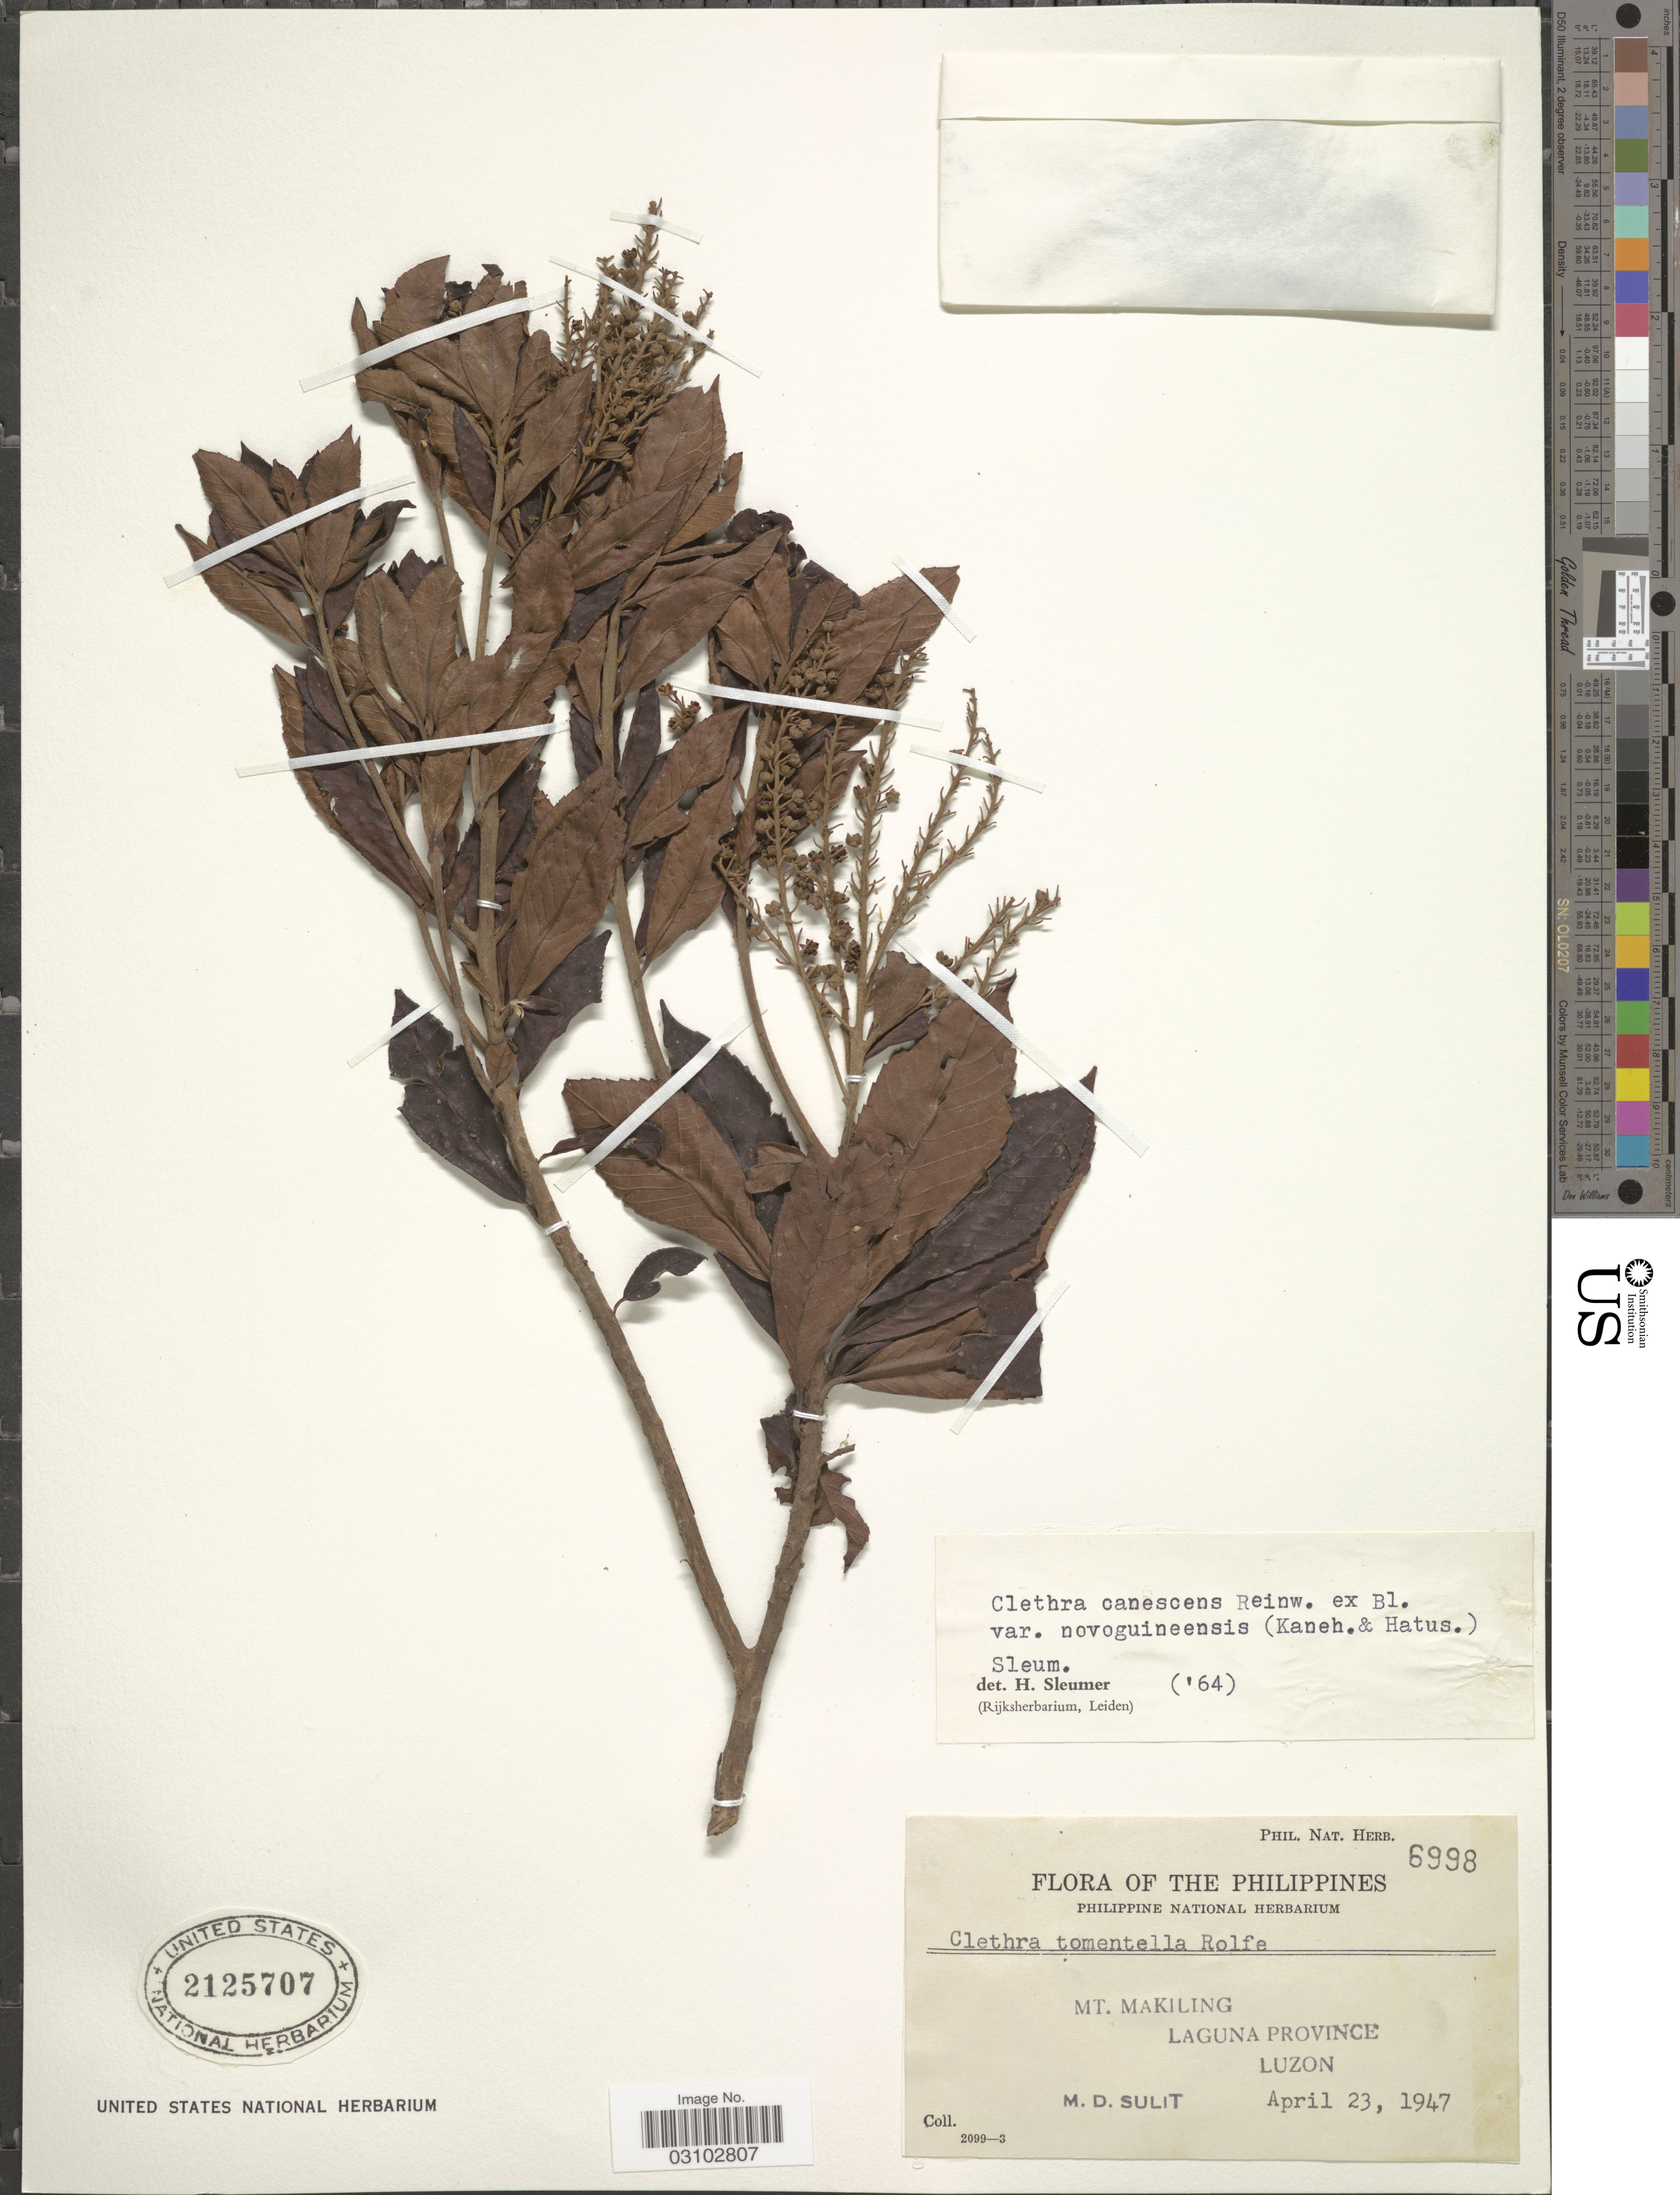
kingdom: Plantae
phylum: Tracheophyta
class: Magnoliopsida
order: Ericales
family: Clethraceae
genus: Clethra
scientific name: Clethra canescens var. novoguineensis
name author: (Kaneh. & Hatus.) Sleumer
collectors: M. Sulit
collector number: Phil. Nat. Herb. 6998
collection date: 1947-04-23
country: Philippines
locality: Mt. Makiling, Laguna Province, Luzon.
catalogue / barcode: US 2125707